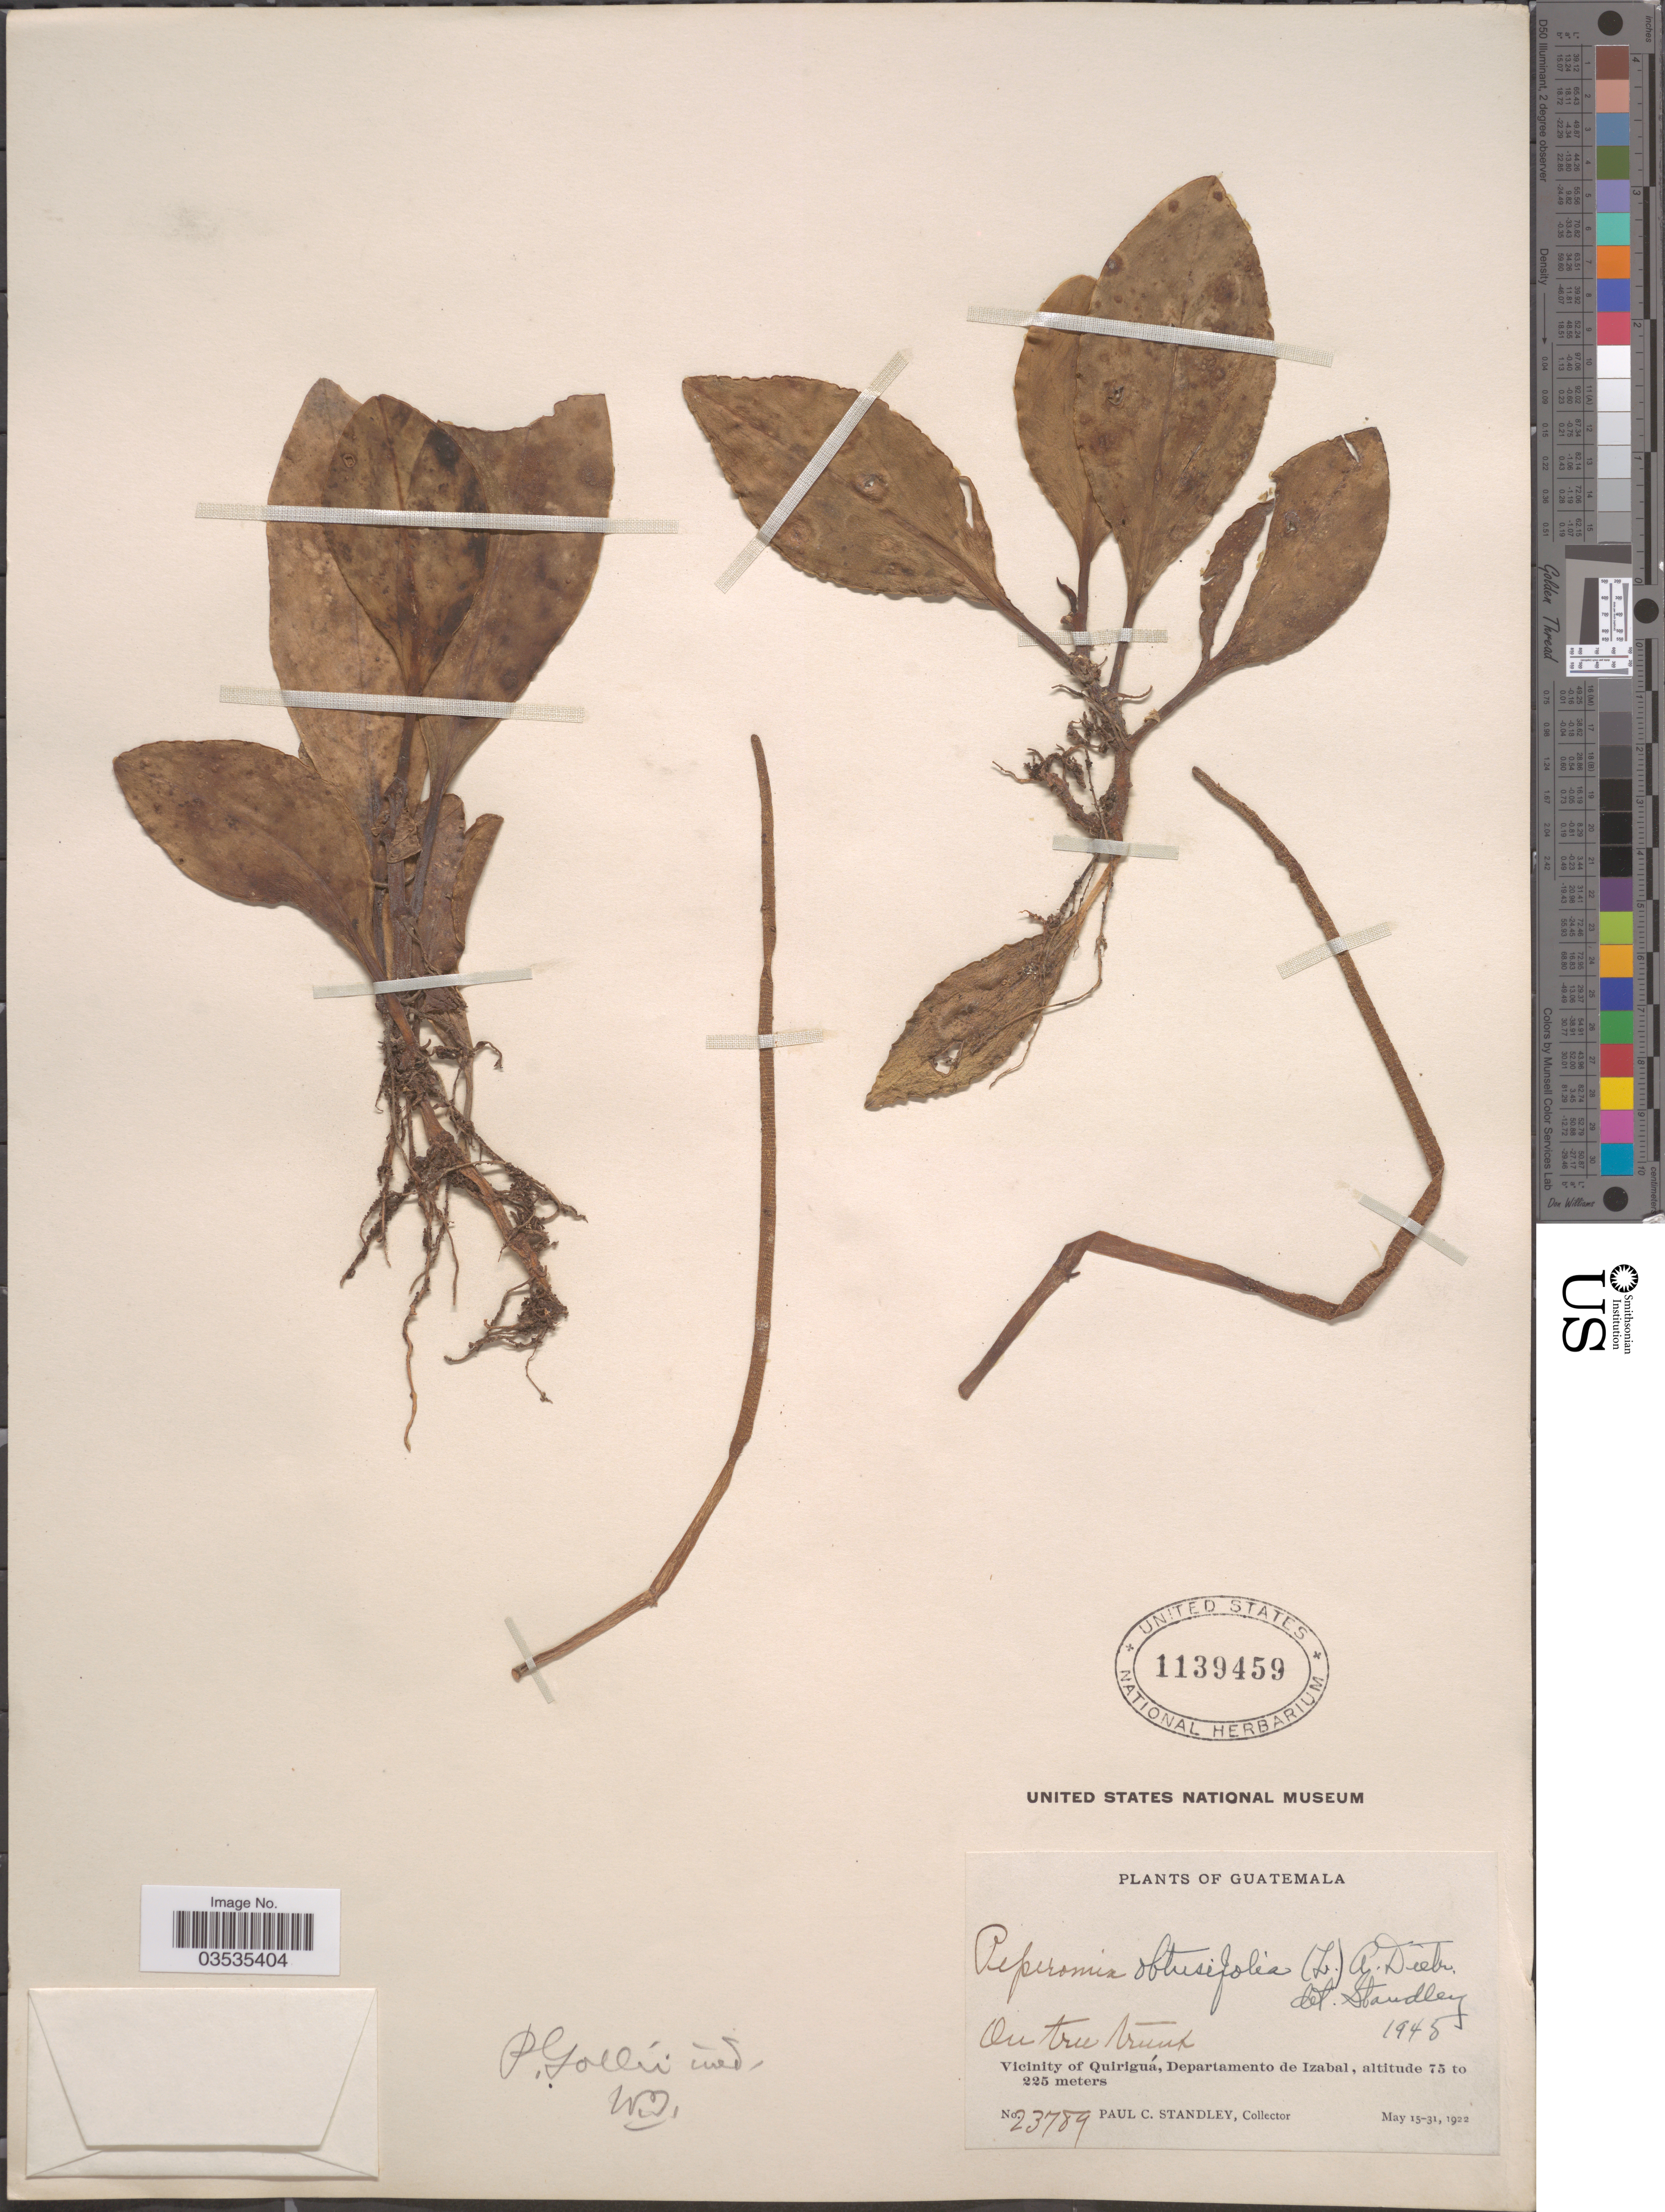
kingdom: Plantae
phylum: Tracheophyta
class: Magnoliopsida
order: Piperales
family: Piperaceae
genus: Peperomia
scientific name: Peperomia obtusifolia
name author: (L.) A. Dietr.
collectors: P. C. Standley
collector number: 23789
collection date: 1922-05-15/1922-05-31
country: Guatemala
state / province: Izabal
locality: Vicinity of Quiriguá, Departamento de Izabal.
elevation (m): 75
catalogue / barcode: US 1139459